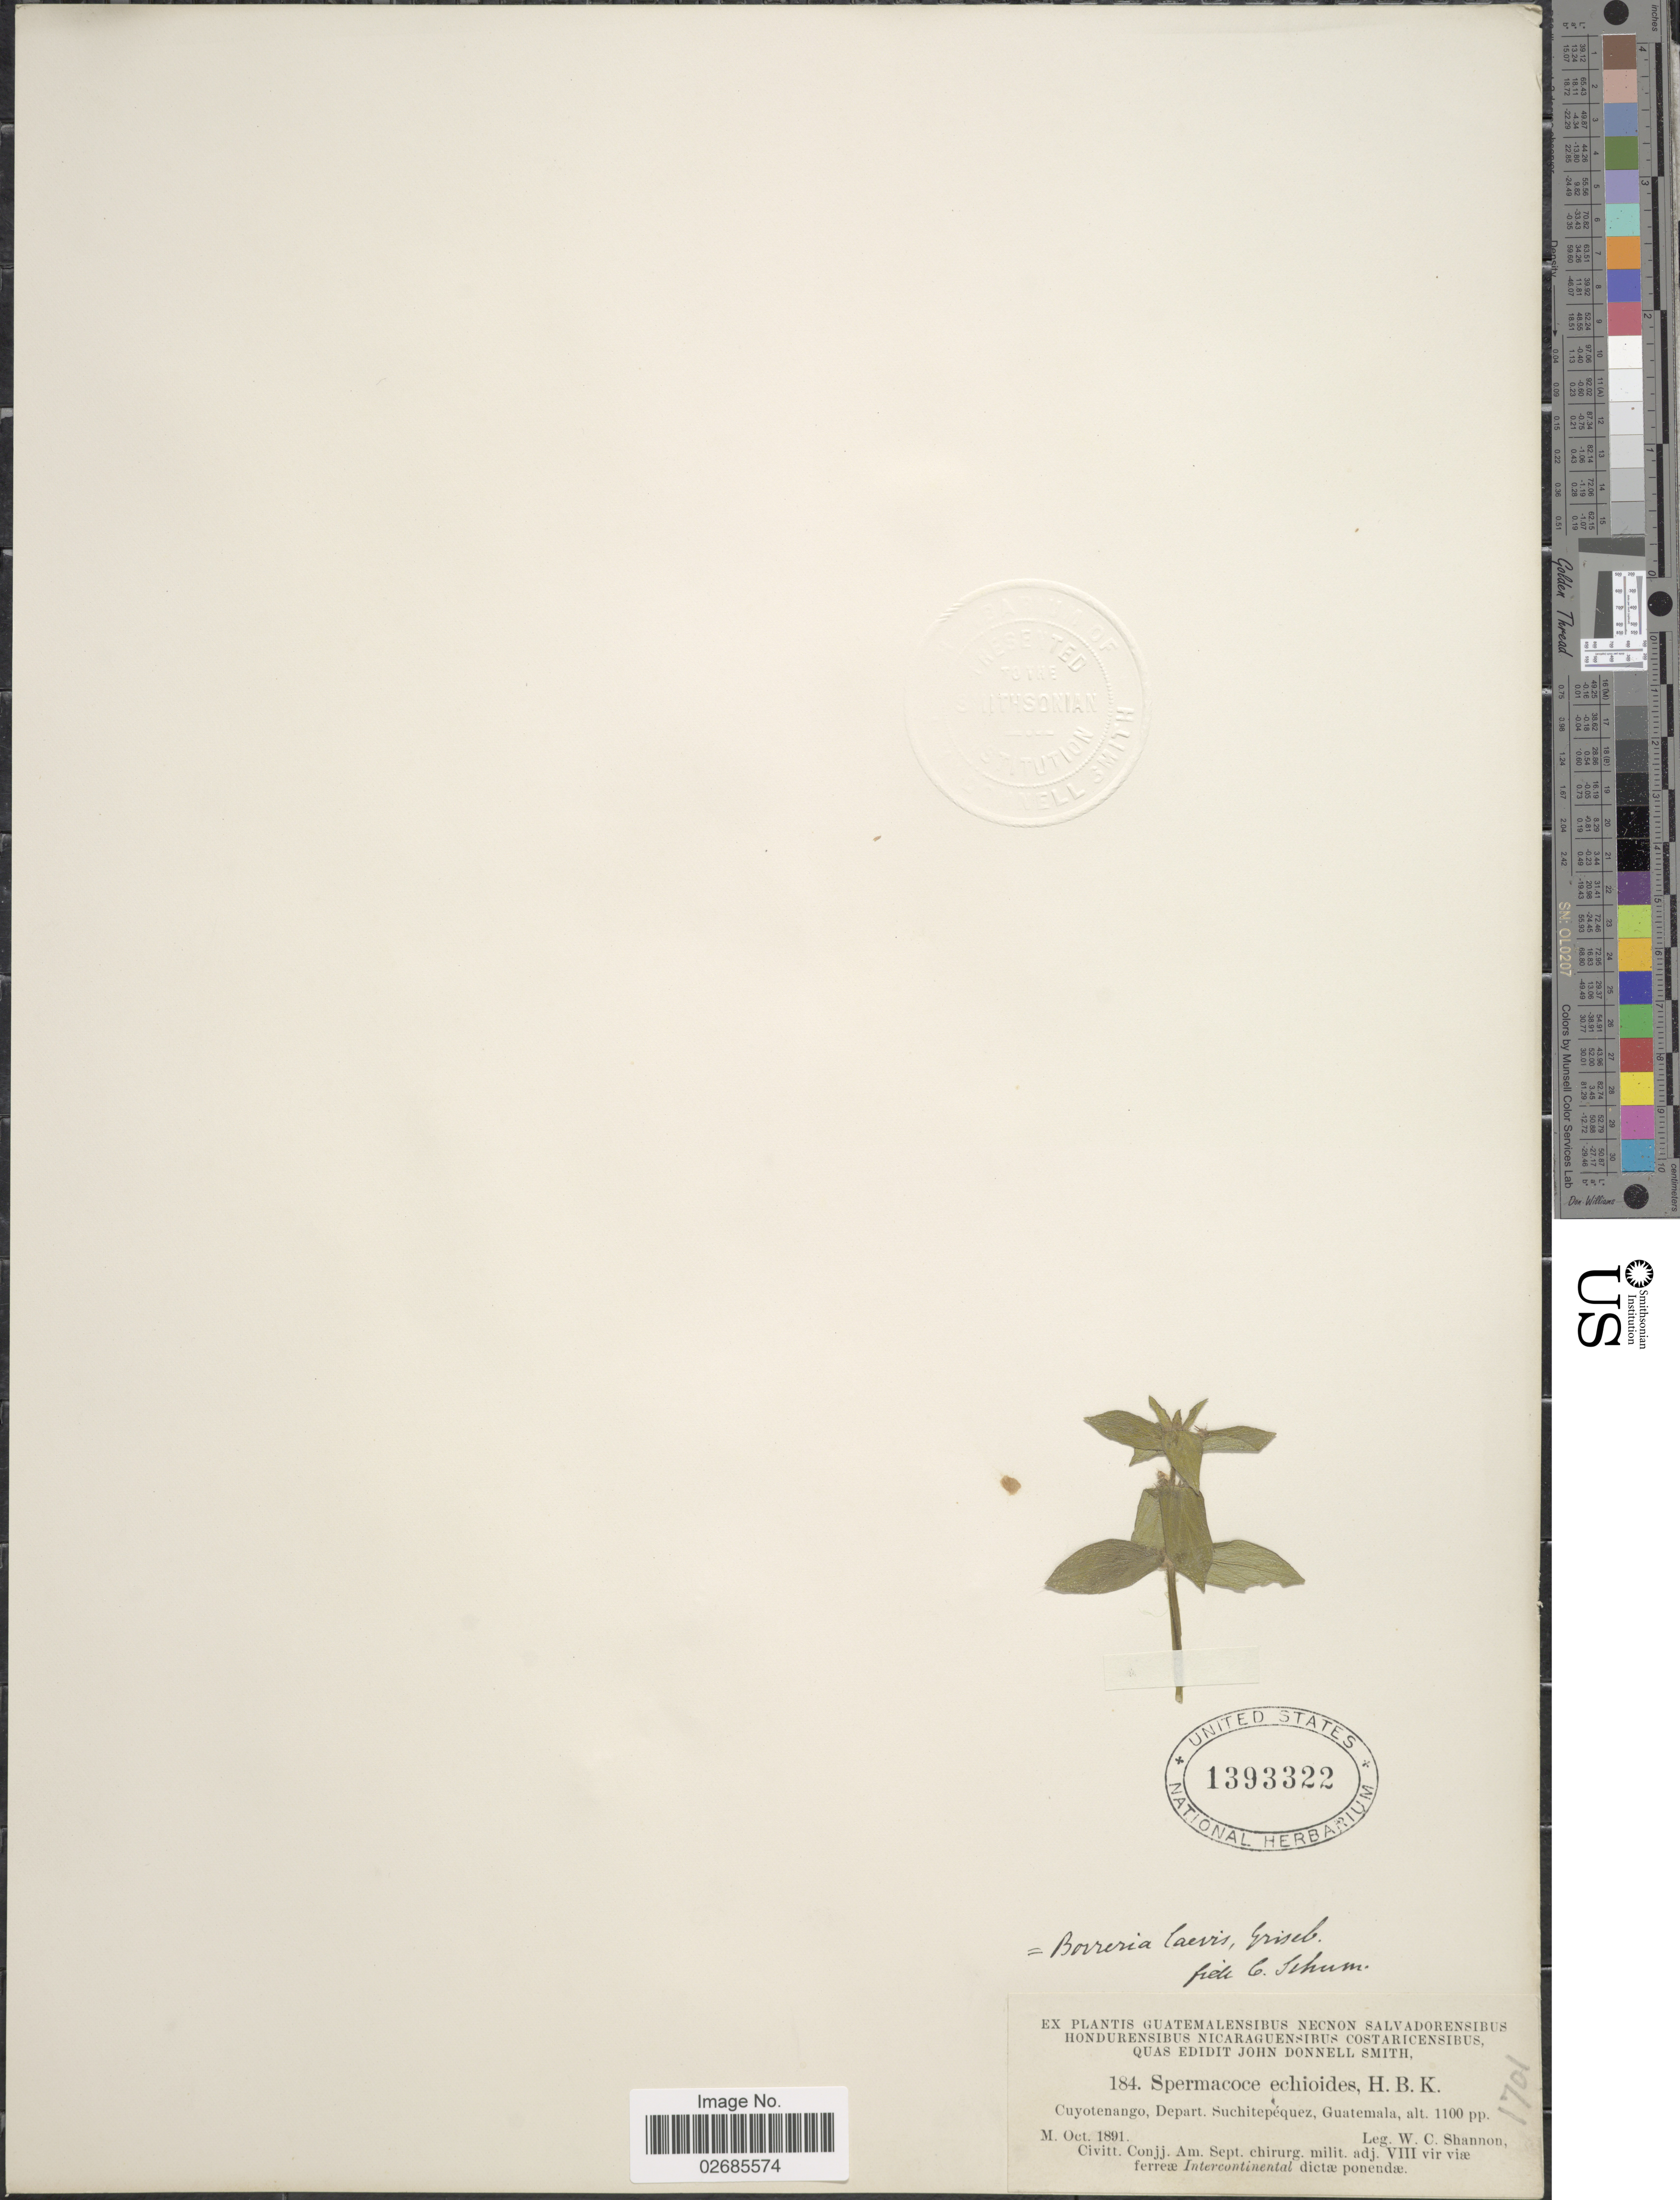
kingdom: Plantae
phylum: Tracheophyta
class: Magnoliopsida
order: Gentianales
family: Rubiaceae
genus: Borreria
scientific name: Borreria assurgens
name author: (Ruiz & Pav.) Griseb.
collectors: W. C. Shannon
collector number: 184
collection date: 1891-10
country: Guatemala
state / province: Suchitepéquez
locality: Cuyotenango, Depart. Suchitepéquez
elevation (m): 335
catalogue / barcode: US 1393322